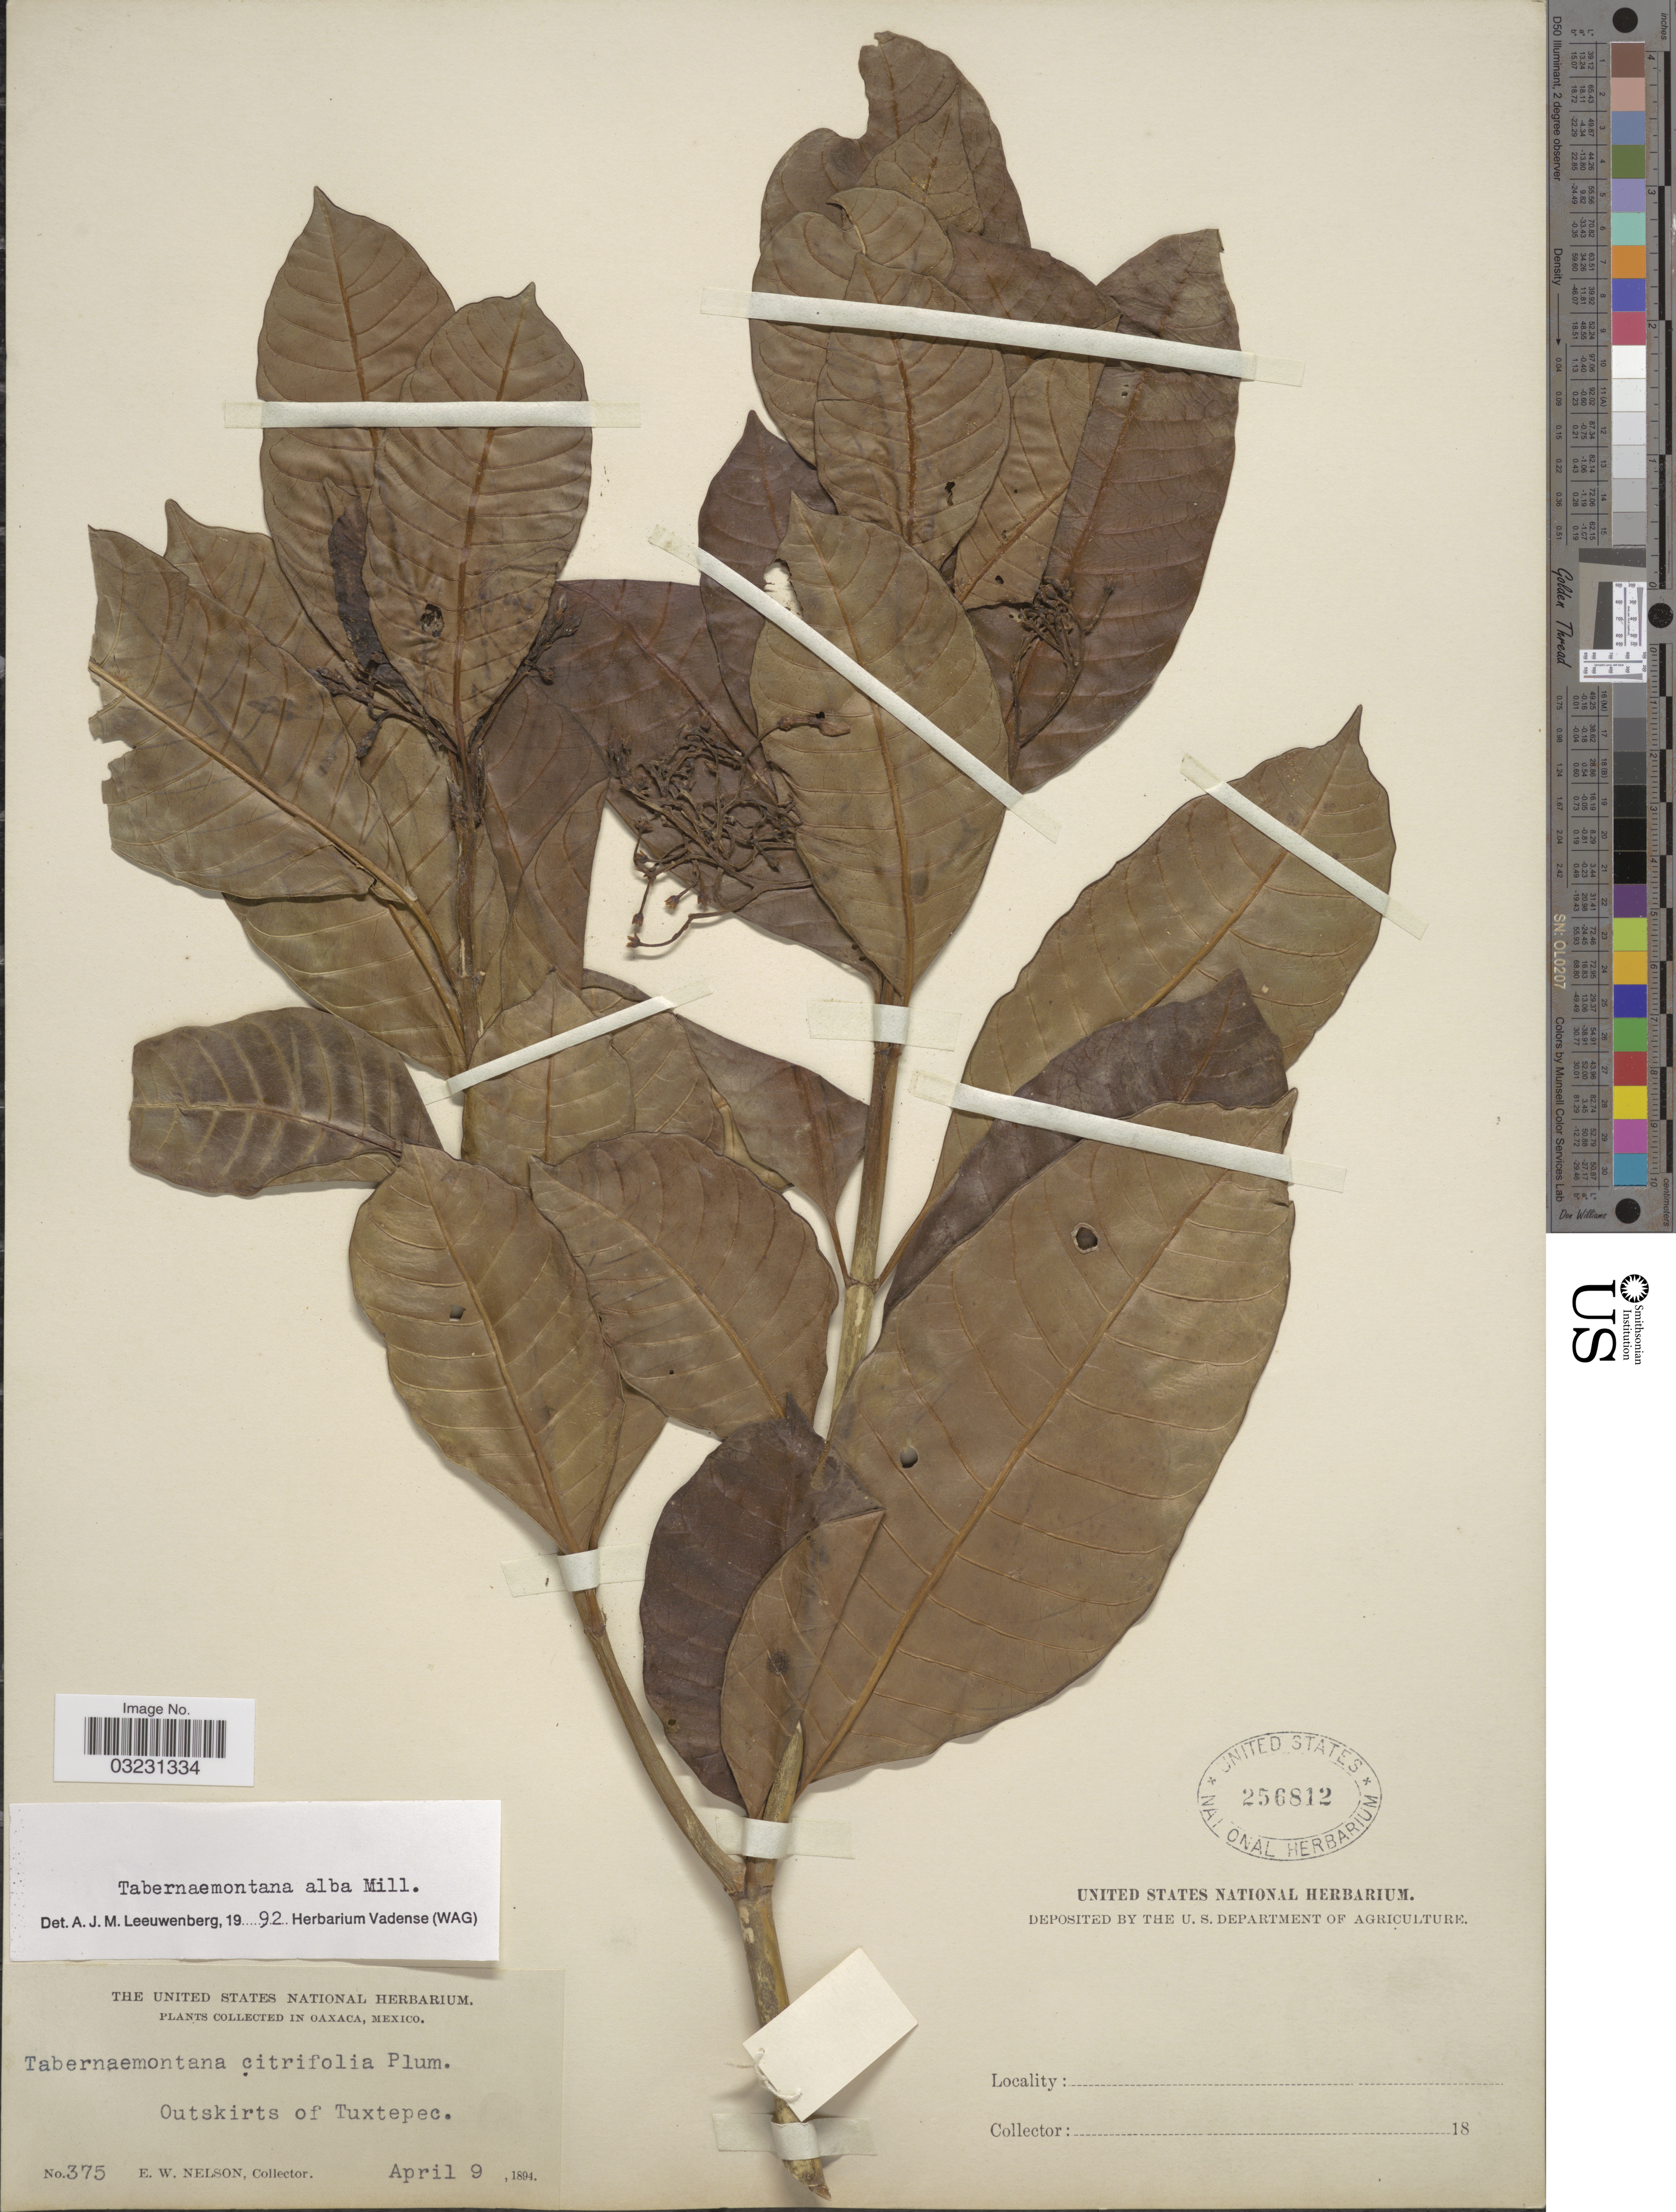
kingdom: Plantae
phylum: Tracheophyta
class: Magnoliopsida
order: Gentianales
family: Apocynaceae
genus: Tabernaemontana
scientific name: Tabernaemontana alba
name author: Mill.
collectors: E. W. Nelson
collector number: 375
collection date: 1894-04-09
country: Mexico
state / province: Oaxaca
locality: Outskirts of Tuxtepec.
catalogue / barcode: US 256812